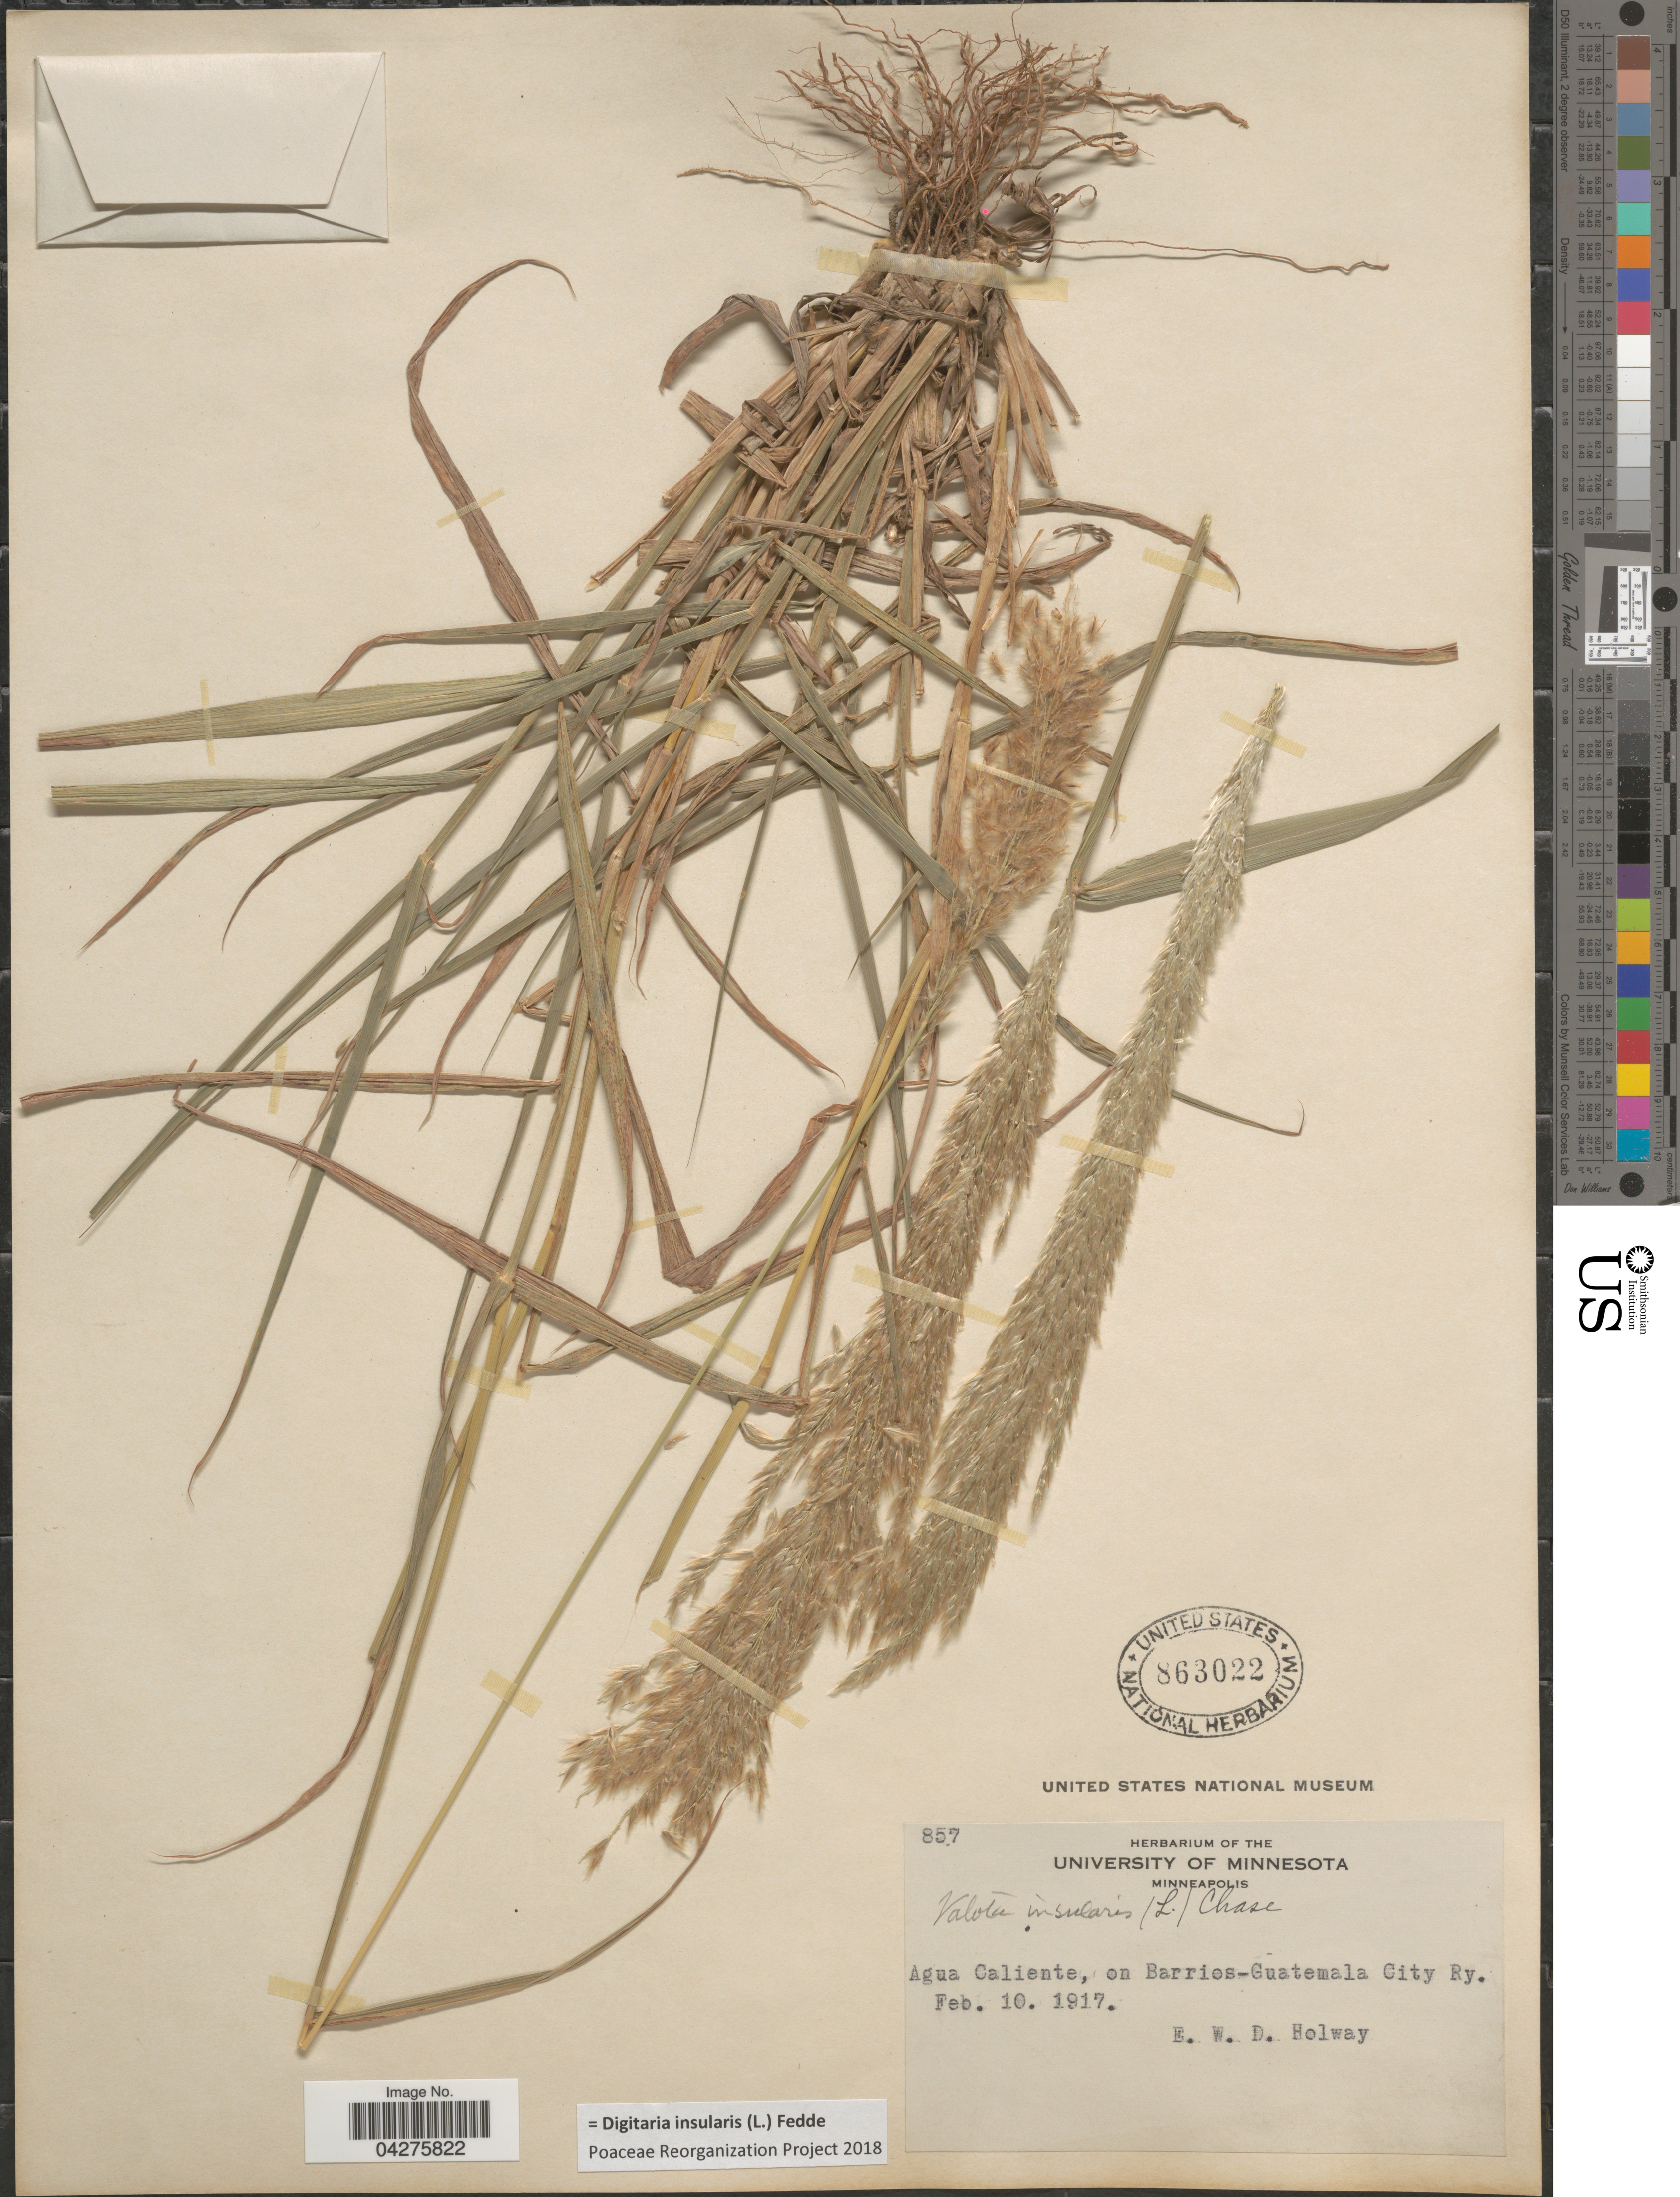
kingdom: Plantae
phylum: Tracheophyta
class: Liliopsida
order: Poales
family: Poaceae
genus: Digitaria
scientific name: Digitaria insularis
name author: (L.) Fedde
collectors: E. W. D. Holway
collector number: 857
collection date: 1917-02-10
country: Guatemala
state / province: Guatemala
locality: Agua Caliente, on Barrios-Guatemala City Ry.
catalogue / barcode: US 863022